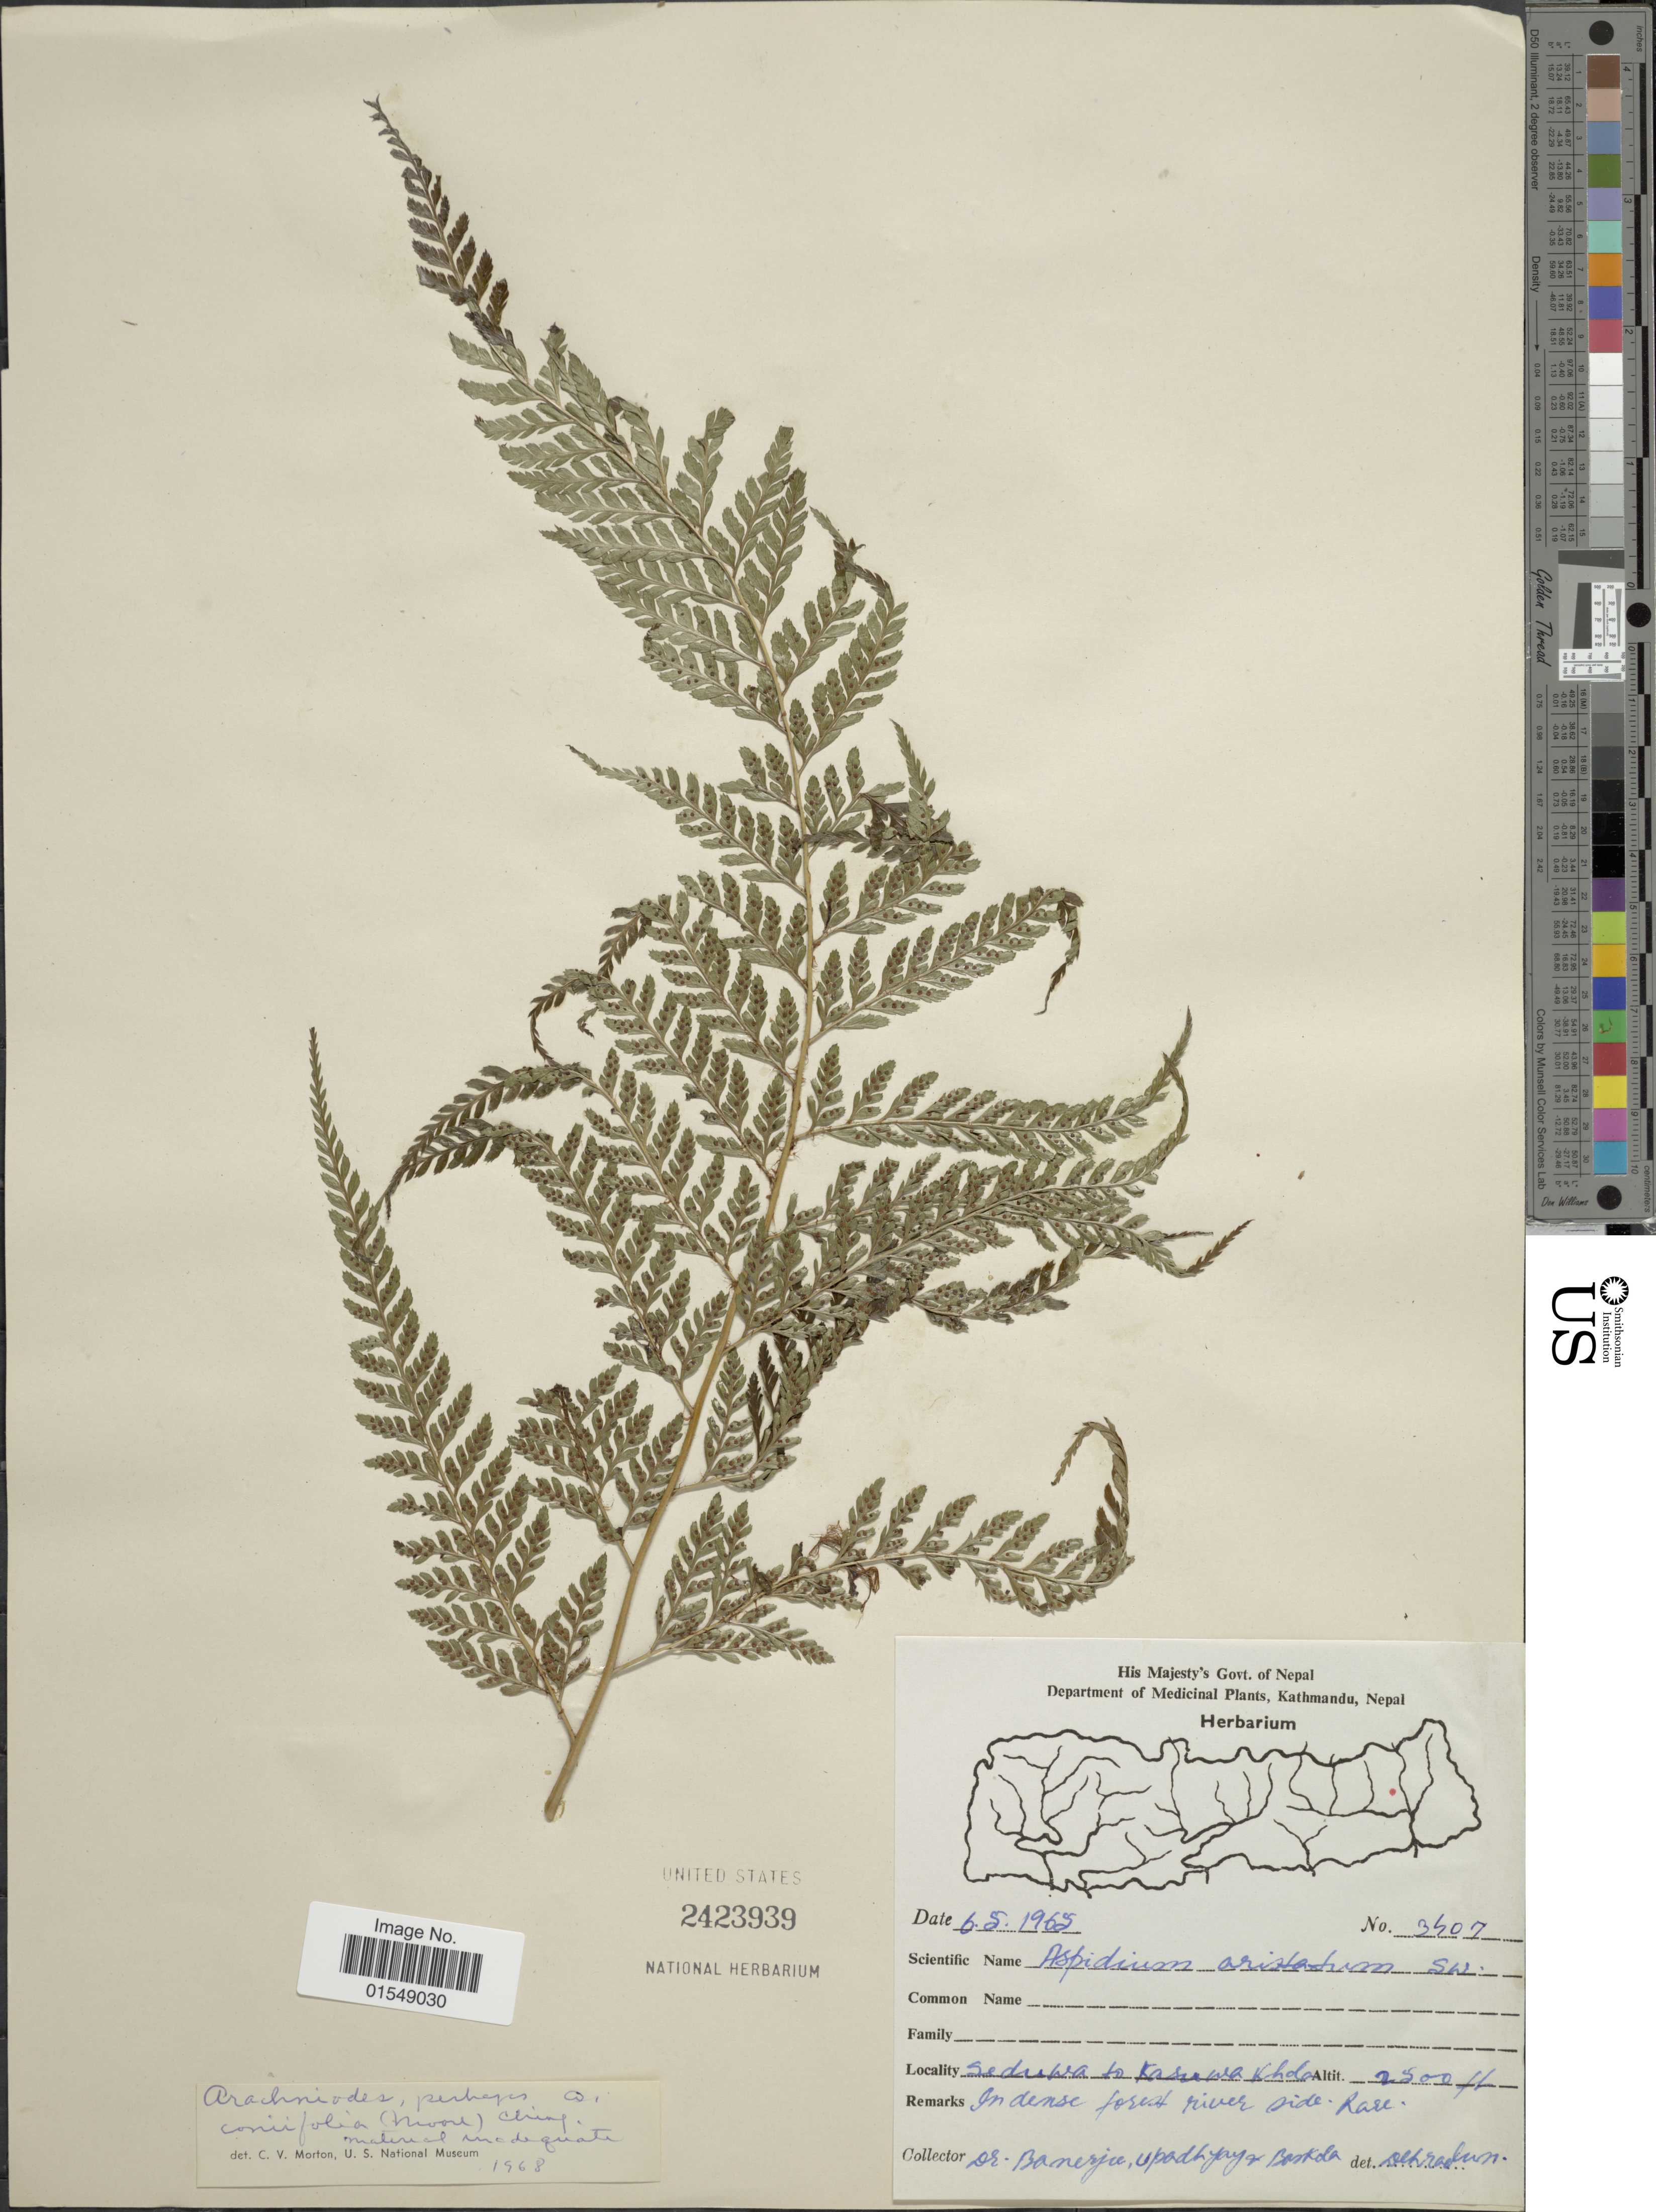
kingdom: Plantae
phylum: Tracheophyta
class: Polypodiopsida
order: Polypodiales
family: Dryopteridaceae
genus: Arachniodes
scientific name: Arachniodes coniifolia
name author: (T. Moore) Ching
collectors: -. Banerjee, Upadhyay, -- & Baskola, --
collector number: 3407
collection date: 1965-05-06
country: Nepal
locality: Seduwa to Kauwakhdo [interpreted]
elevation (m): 762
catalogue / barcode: US 2423939